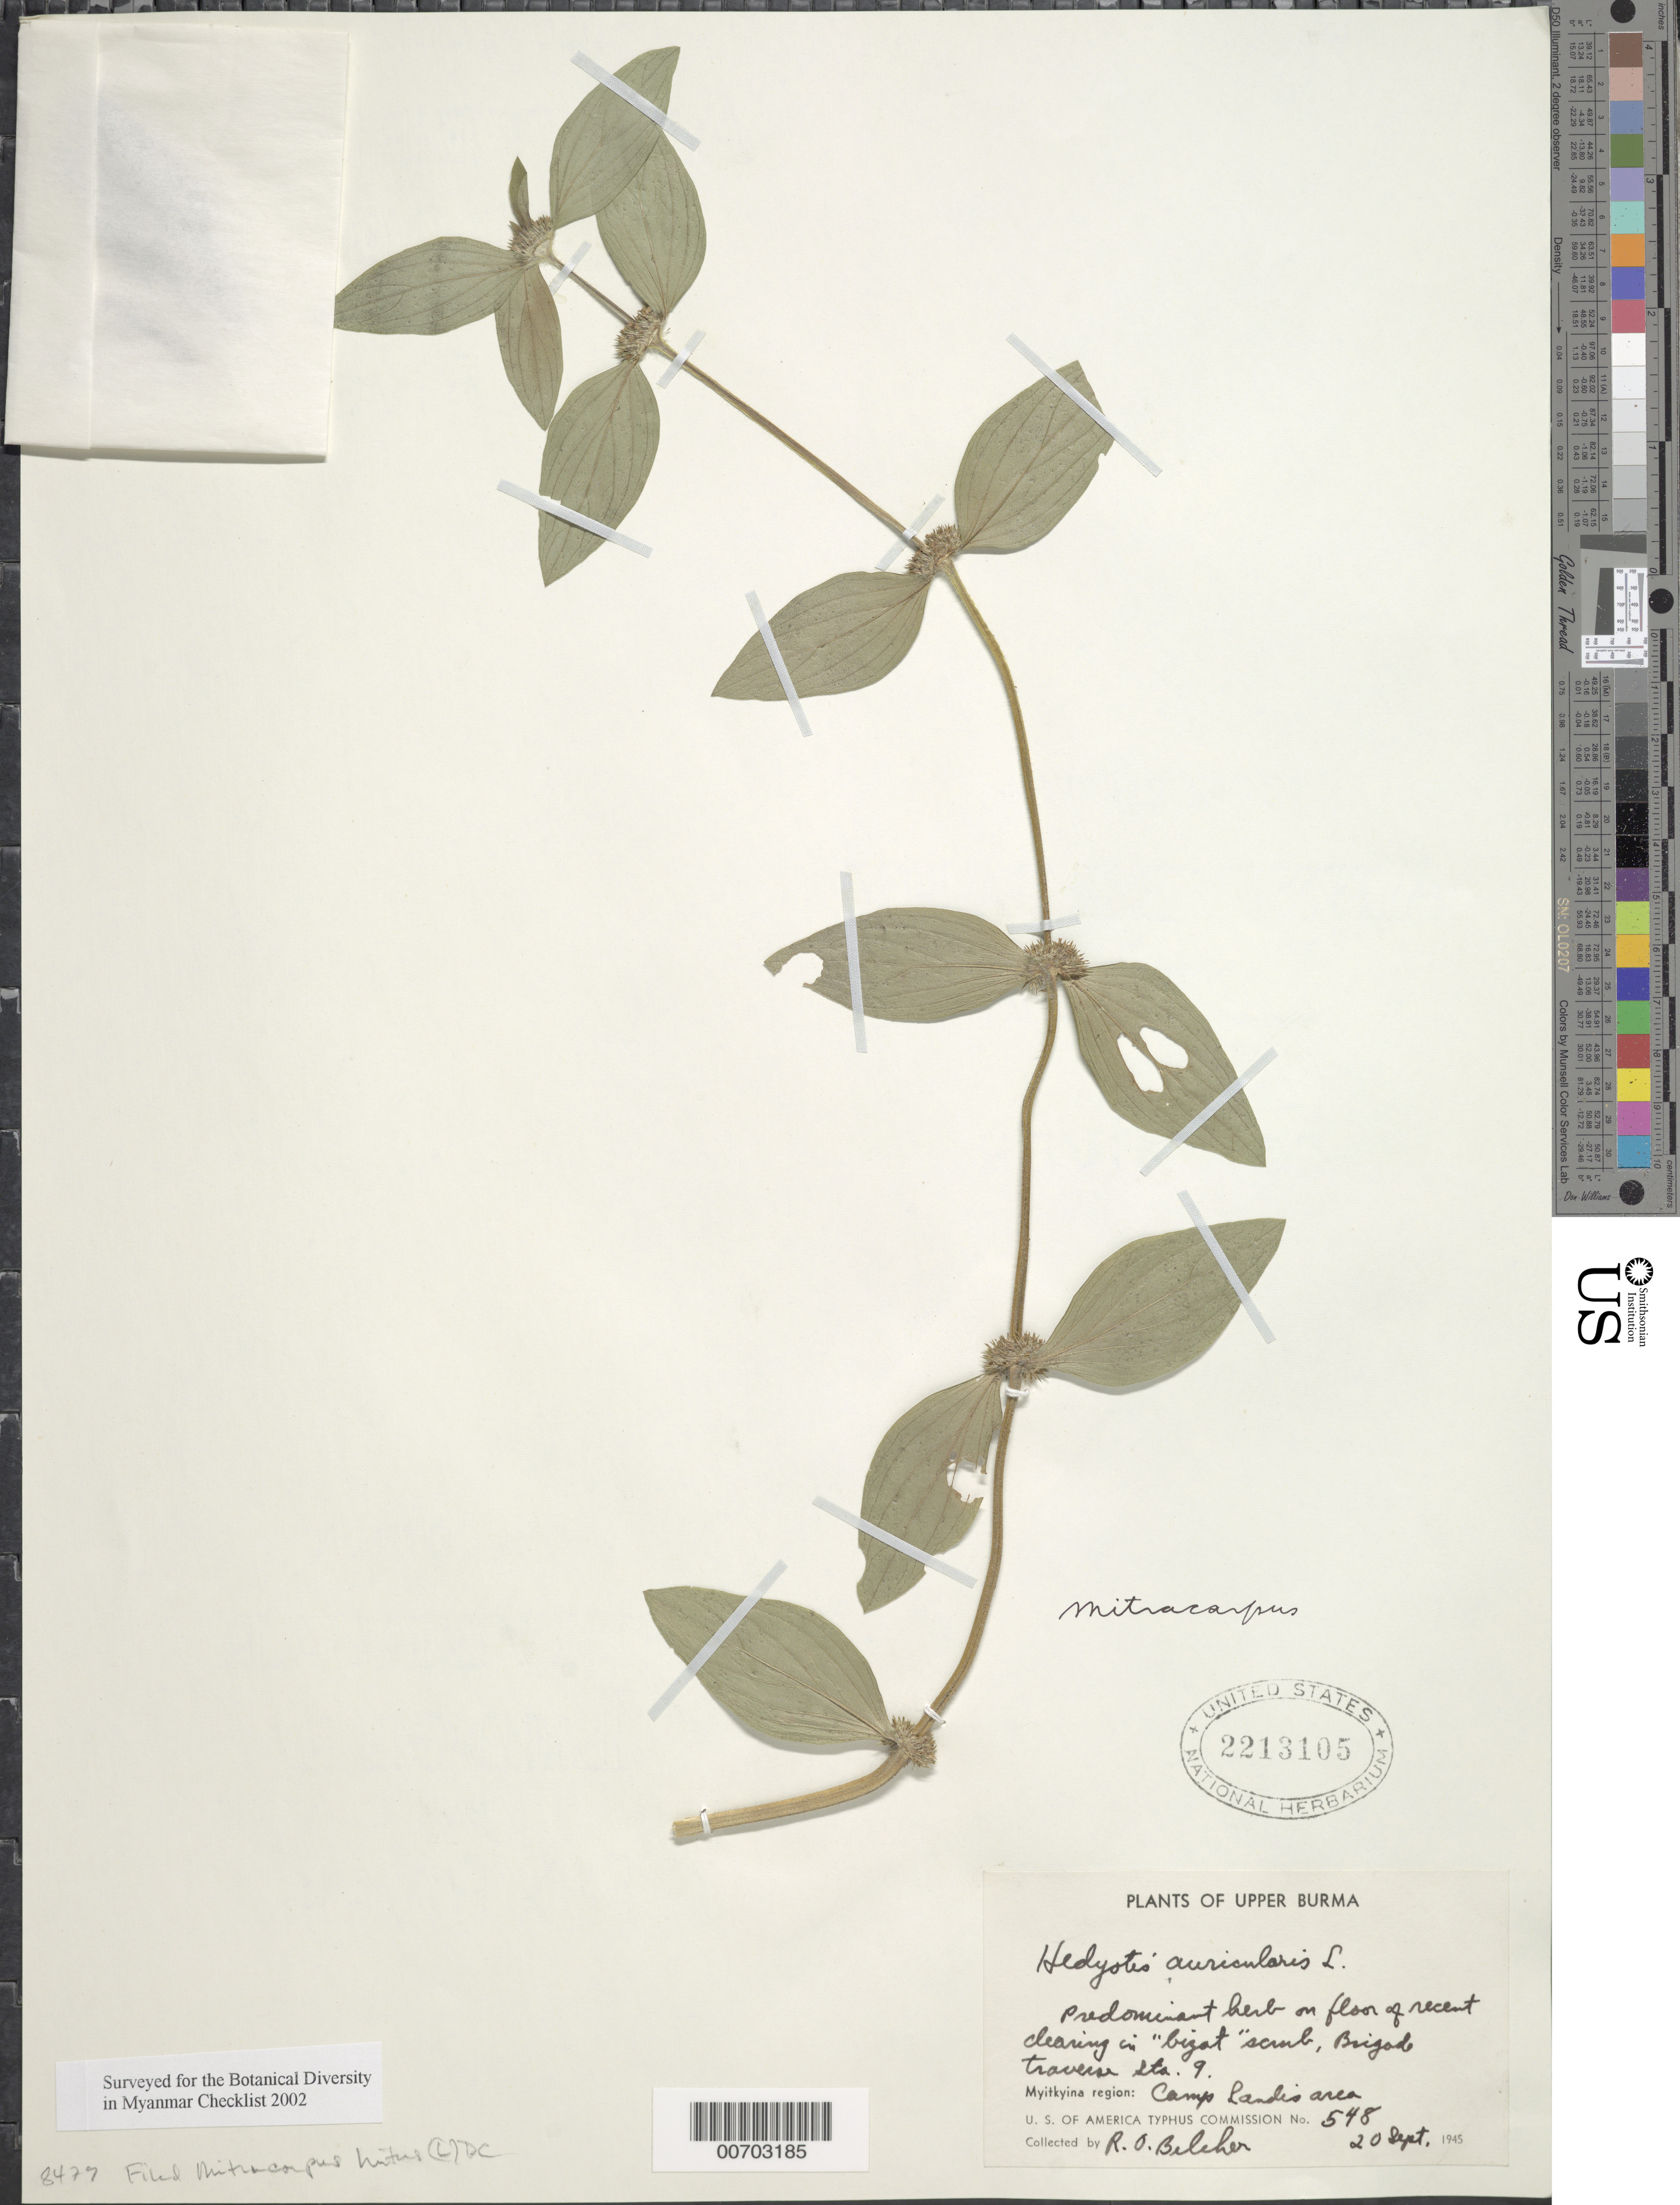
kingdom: Plantae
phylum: Tracheophyta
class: Magnoliopsida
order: Gentianales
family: Rubiaceae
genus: Mitracarpus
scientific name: Mitracarpus hirtus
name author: (L.) DC.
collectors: R. Belcher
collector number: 548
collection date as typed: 20 Sep 1945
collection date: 1945-09-20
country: Myanmar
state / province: Kachin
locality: Myitkyina, Camp Landis Area, Sta. 9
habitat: Recent clearing in "bizat" scrub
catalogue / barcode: US 2213105